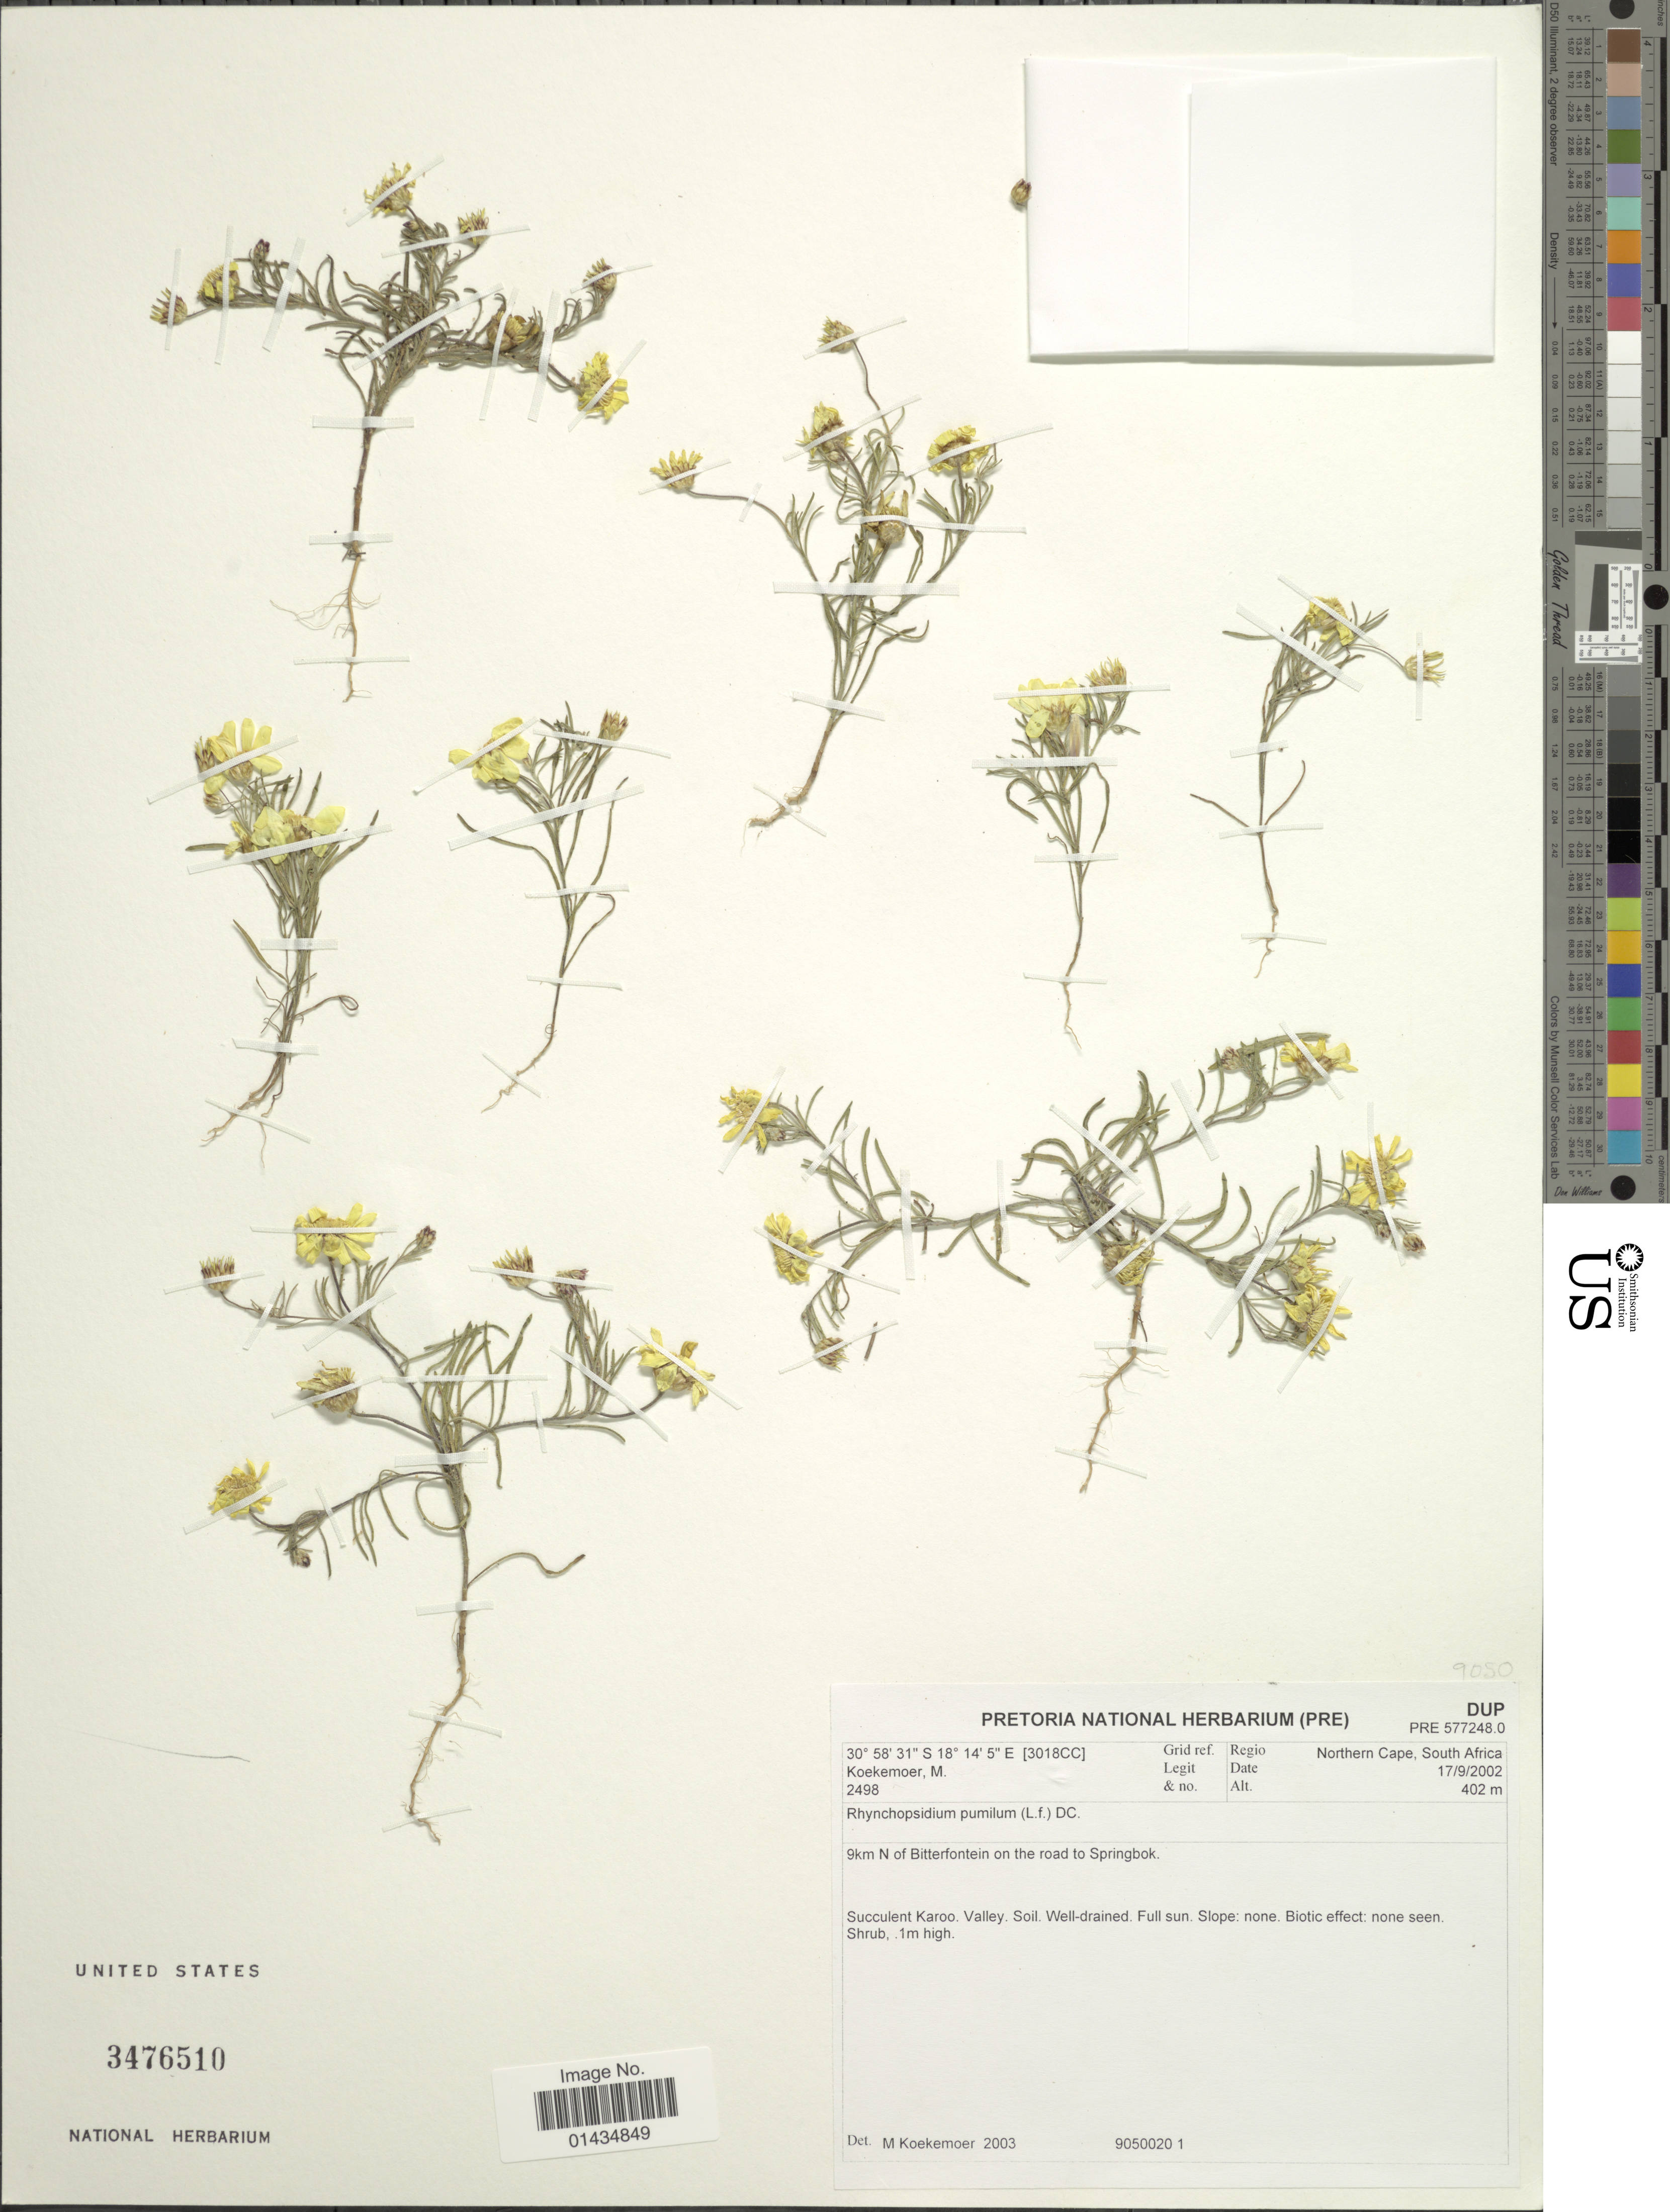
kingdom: Plantae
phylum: Tracheophyta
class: Magnoliopsida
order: Asterales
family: Asteraceae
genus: Rhynchopsidium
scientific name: Rhynchopsidium pumilum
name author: (L. f.) DC.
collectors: M. Koekemoer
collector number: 2498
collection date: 2002-09-17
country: South Africa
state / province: Northern Cape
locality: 9 km N of Bitterfontein on the road to Springbok, Succulent Karoo, valley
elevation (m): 402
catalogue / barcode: US 3476510